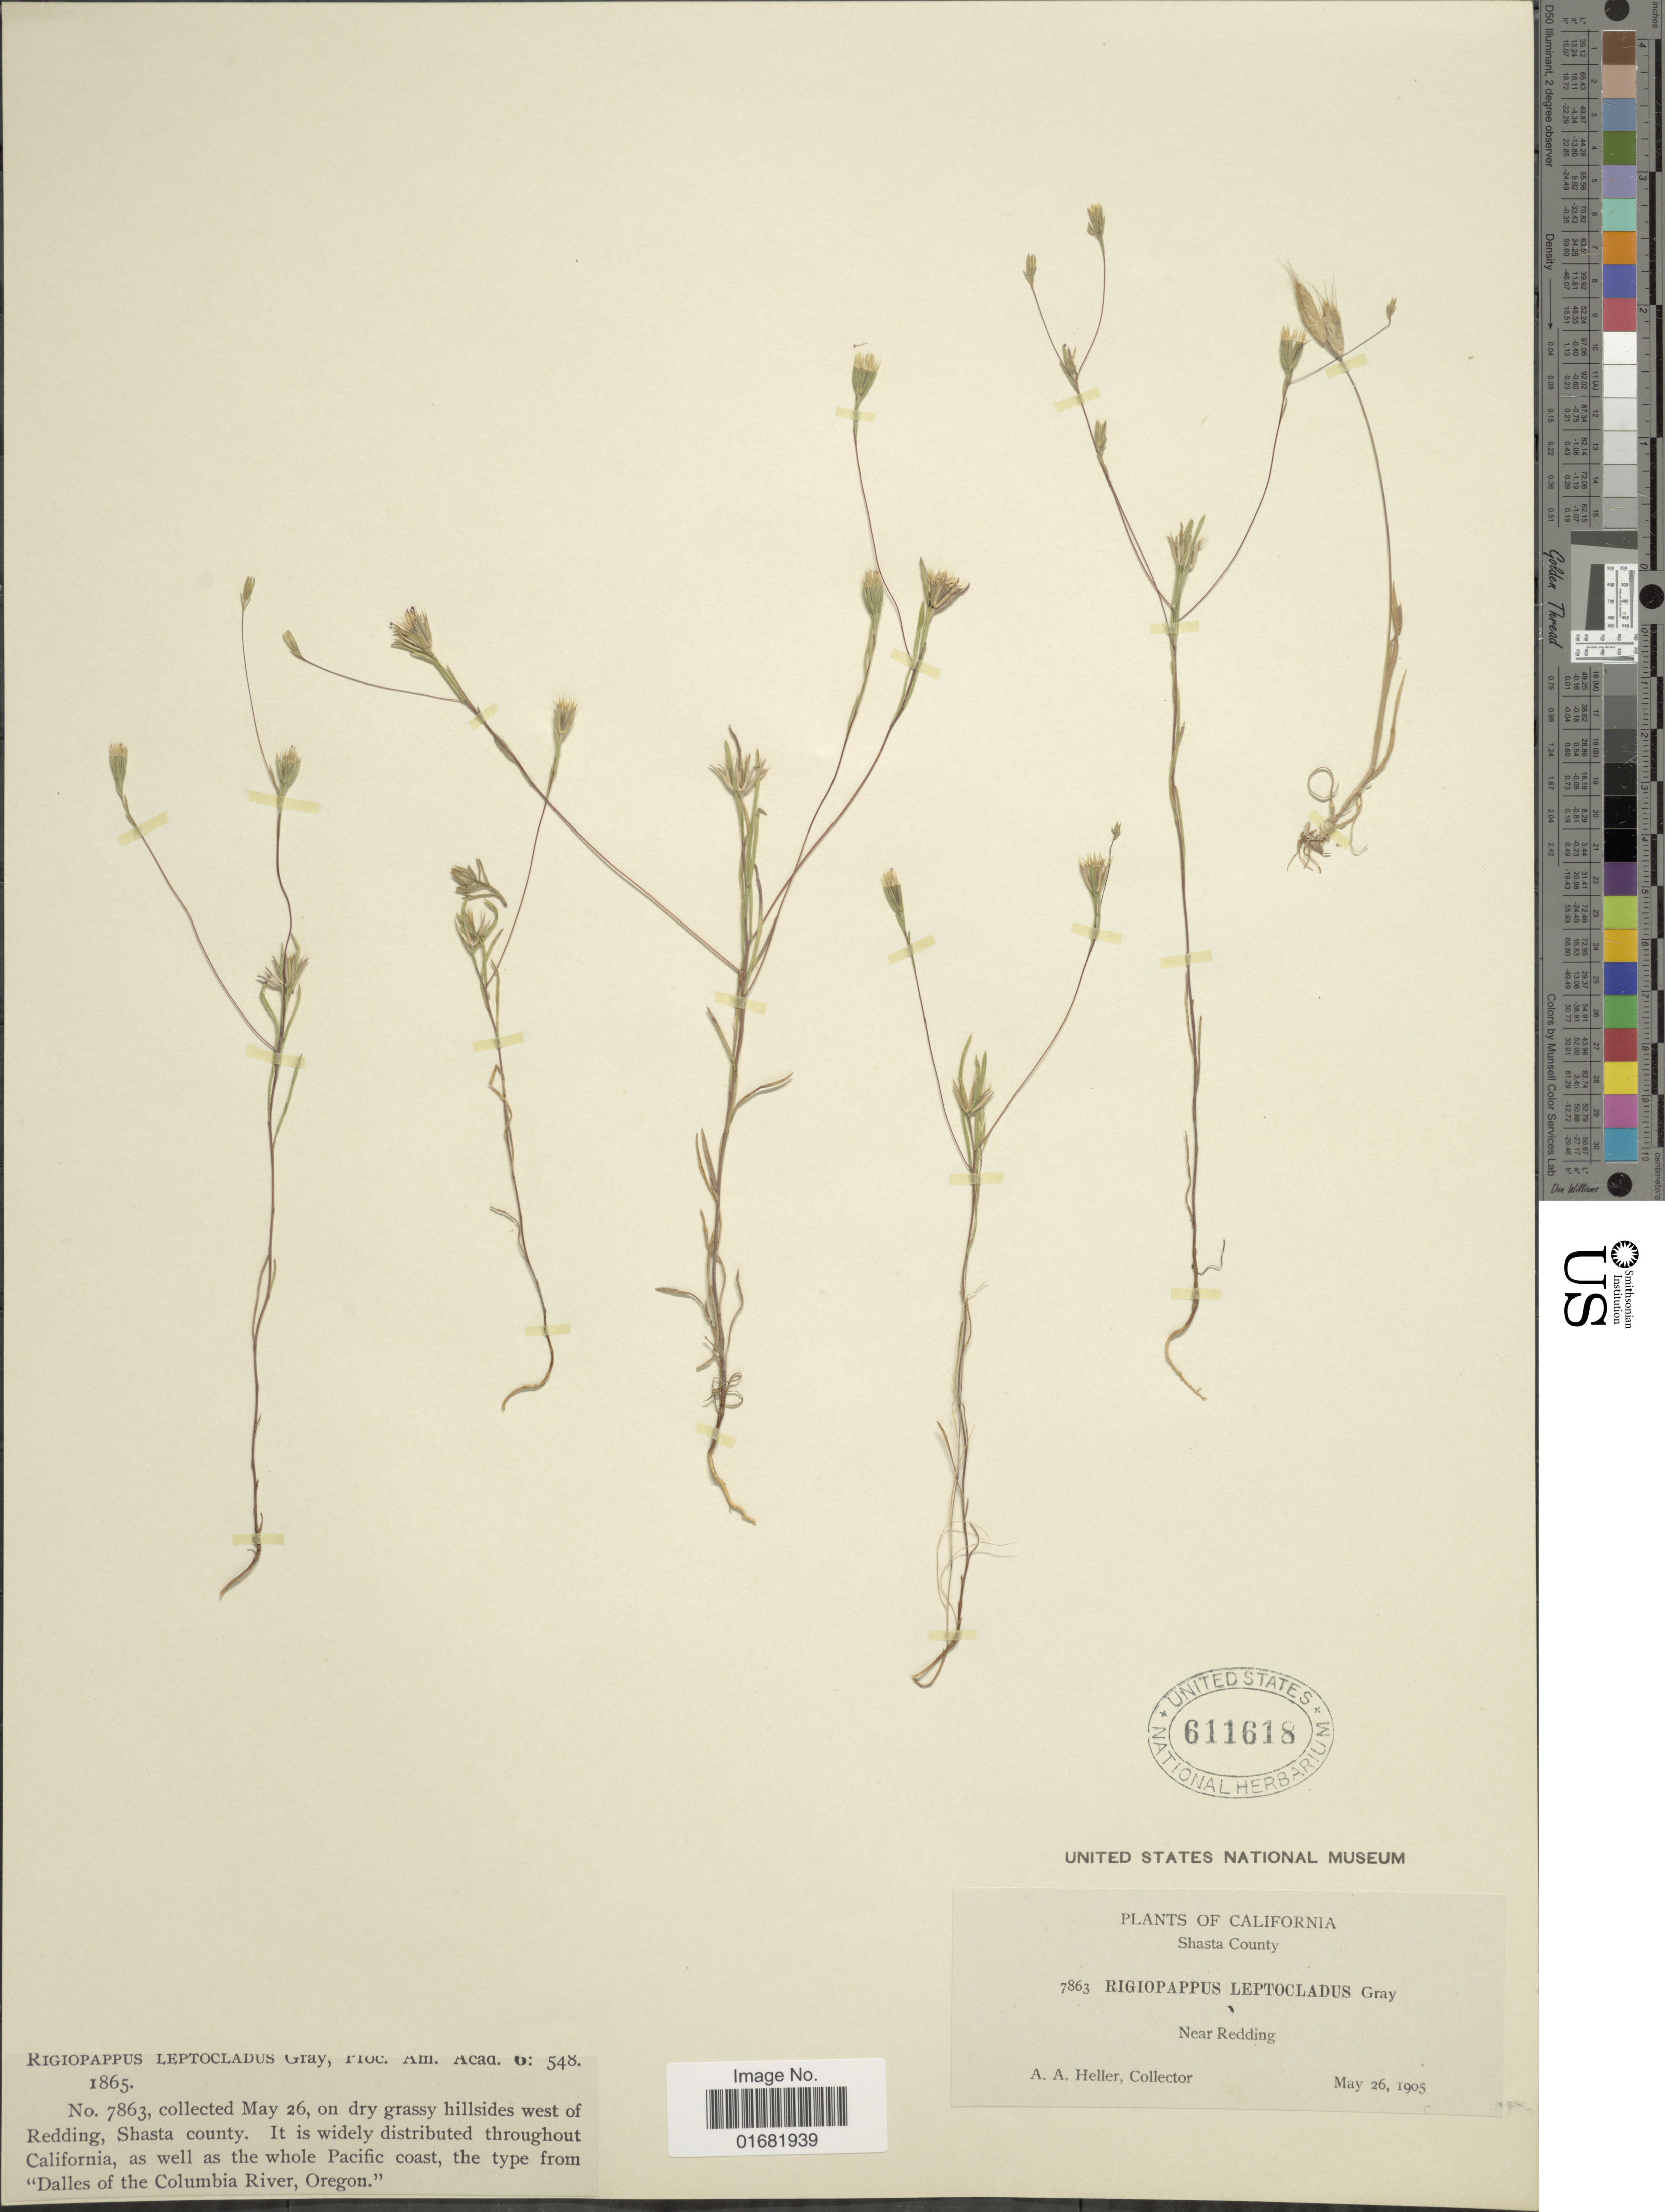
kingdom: Plantae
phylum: Tracheophyta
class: Magnoliopsida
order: Asterales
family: Asteraceae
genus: Rigiopappus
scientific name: Rigiopappus leptocladus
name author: A. Gray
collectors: A. A. Heller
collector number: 7863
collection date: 1905-05-26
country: United States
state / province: California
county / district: Shasta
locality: Shasta County. Near Redding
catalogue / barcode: US 611618